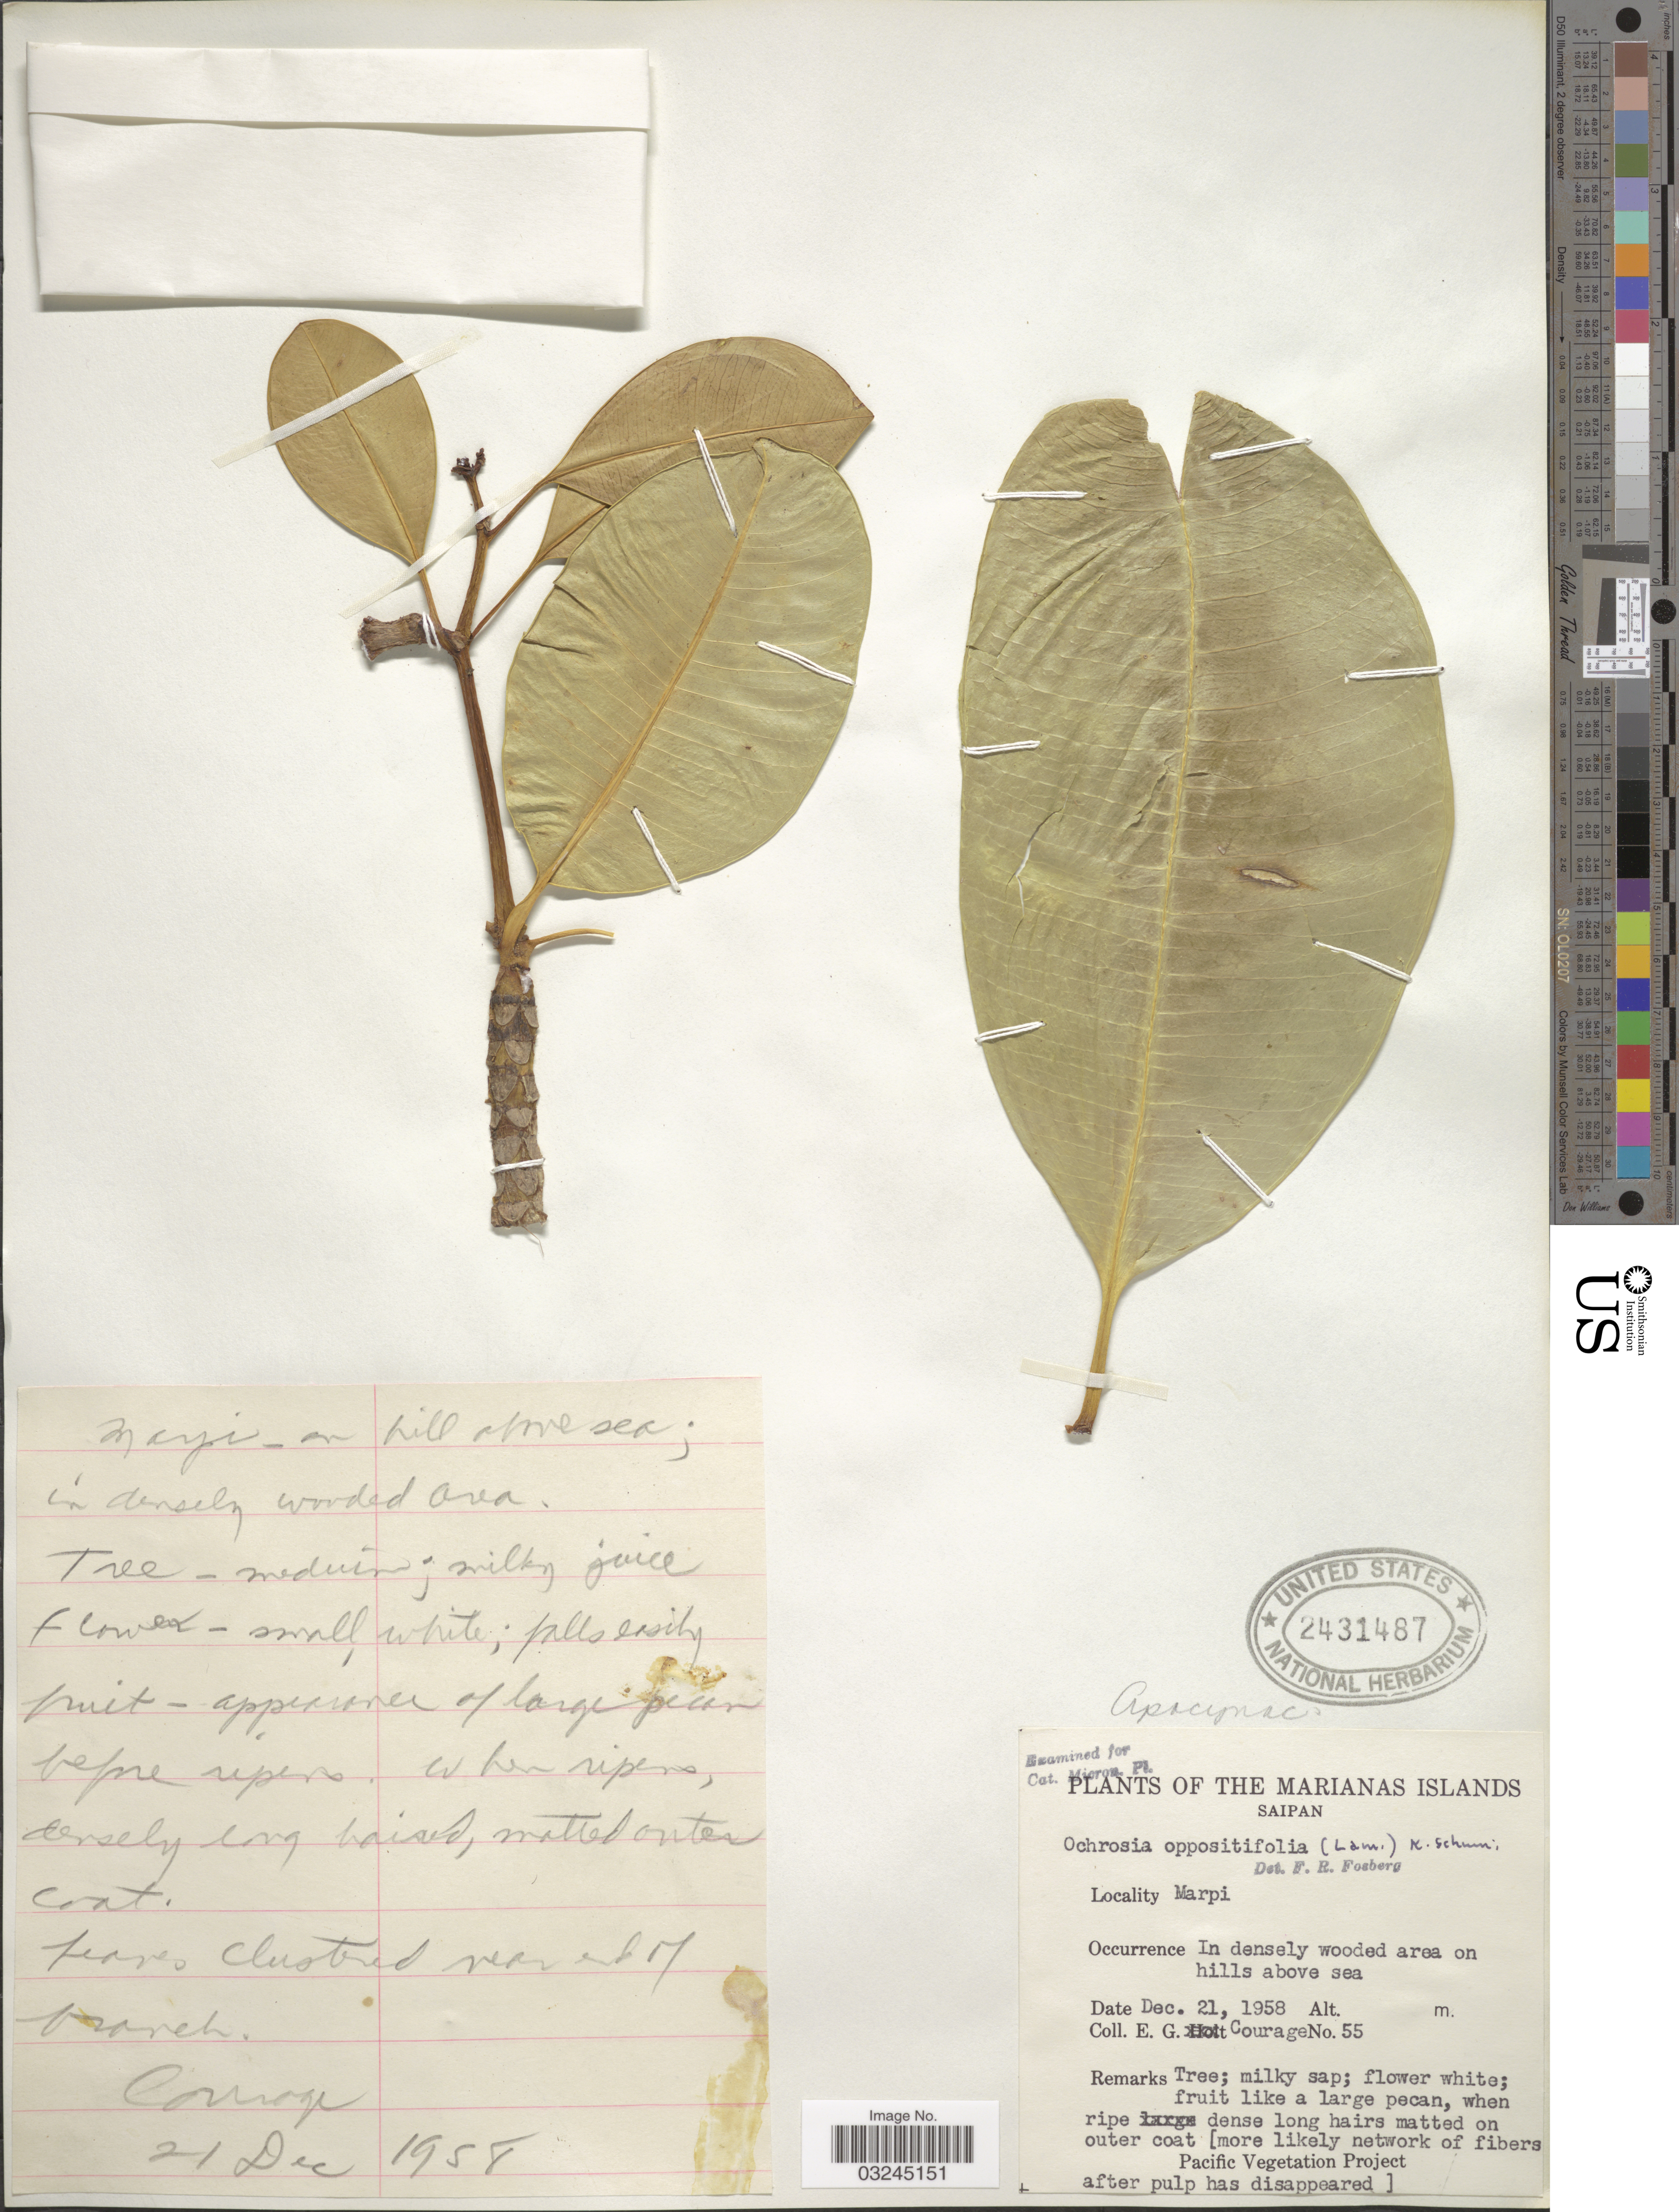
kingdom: Plantae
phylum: Tracheophyta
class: Magnoliopsida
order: Gentianales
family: Apocynaceae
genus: Ochrosia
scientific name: Ochrosia oppositifolia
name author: (Lam.) K. Schum.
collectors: E. Courage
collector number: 55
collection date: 1958-12-21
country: Northern Mariana Islands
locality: The Marianas Islands. Saipan. Marpi.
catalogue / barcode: US 2431487